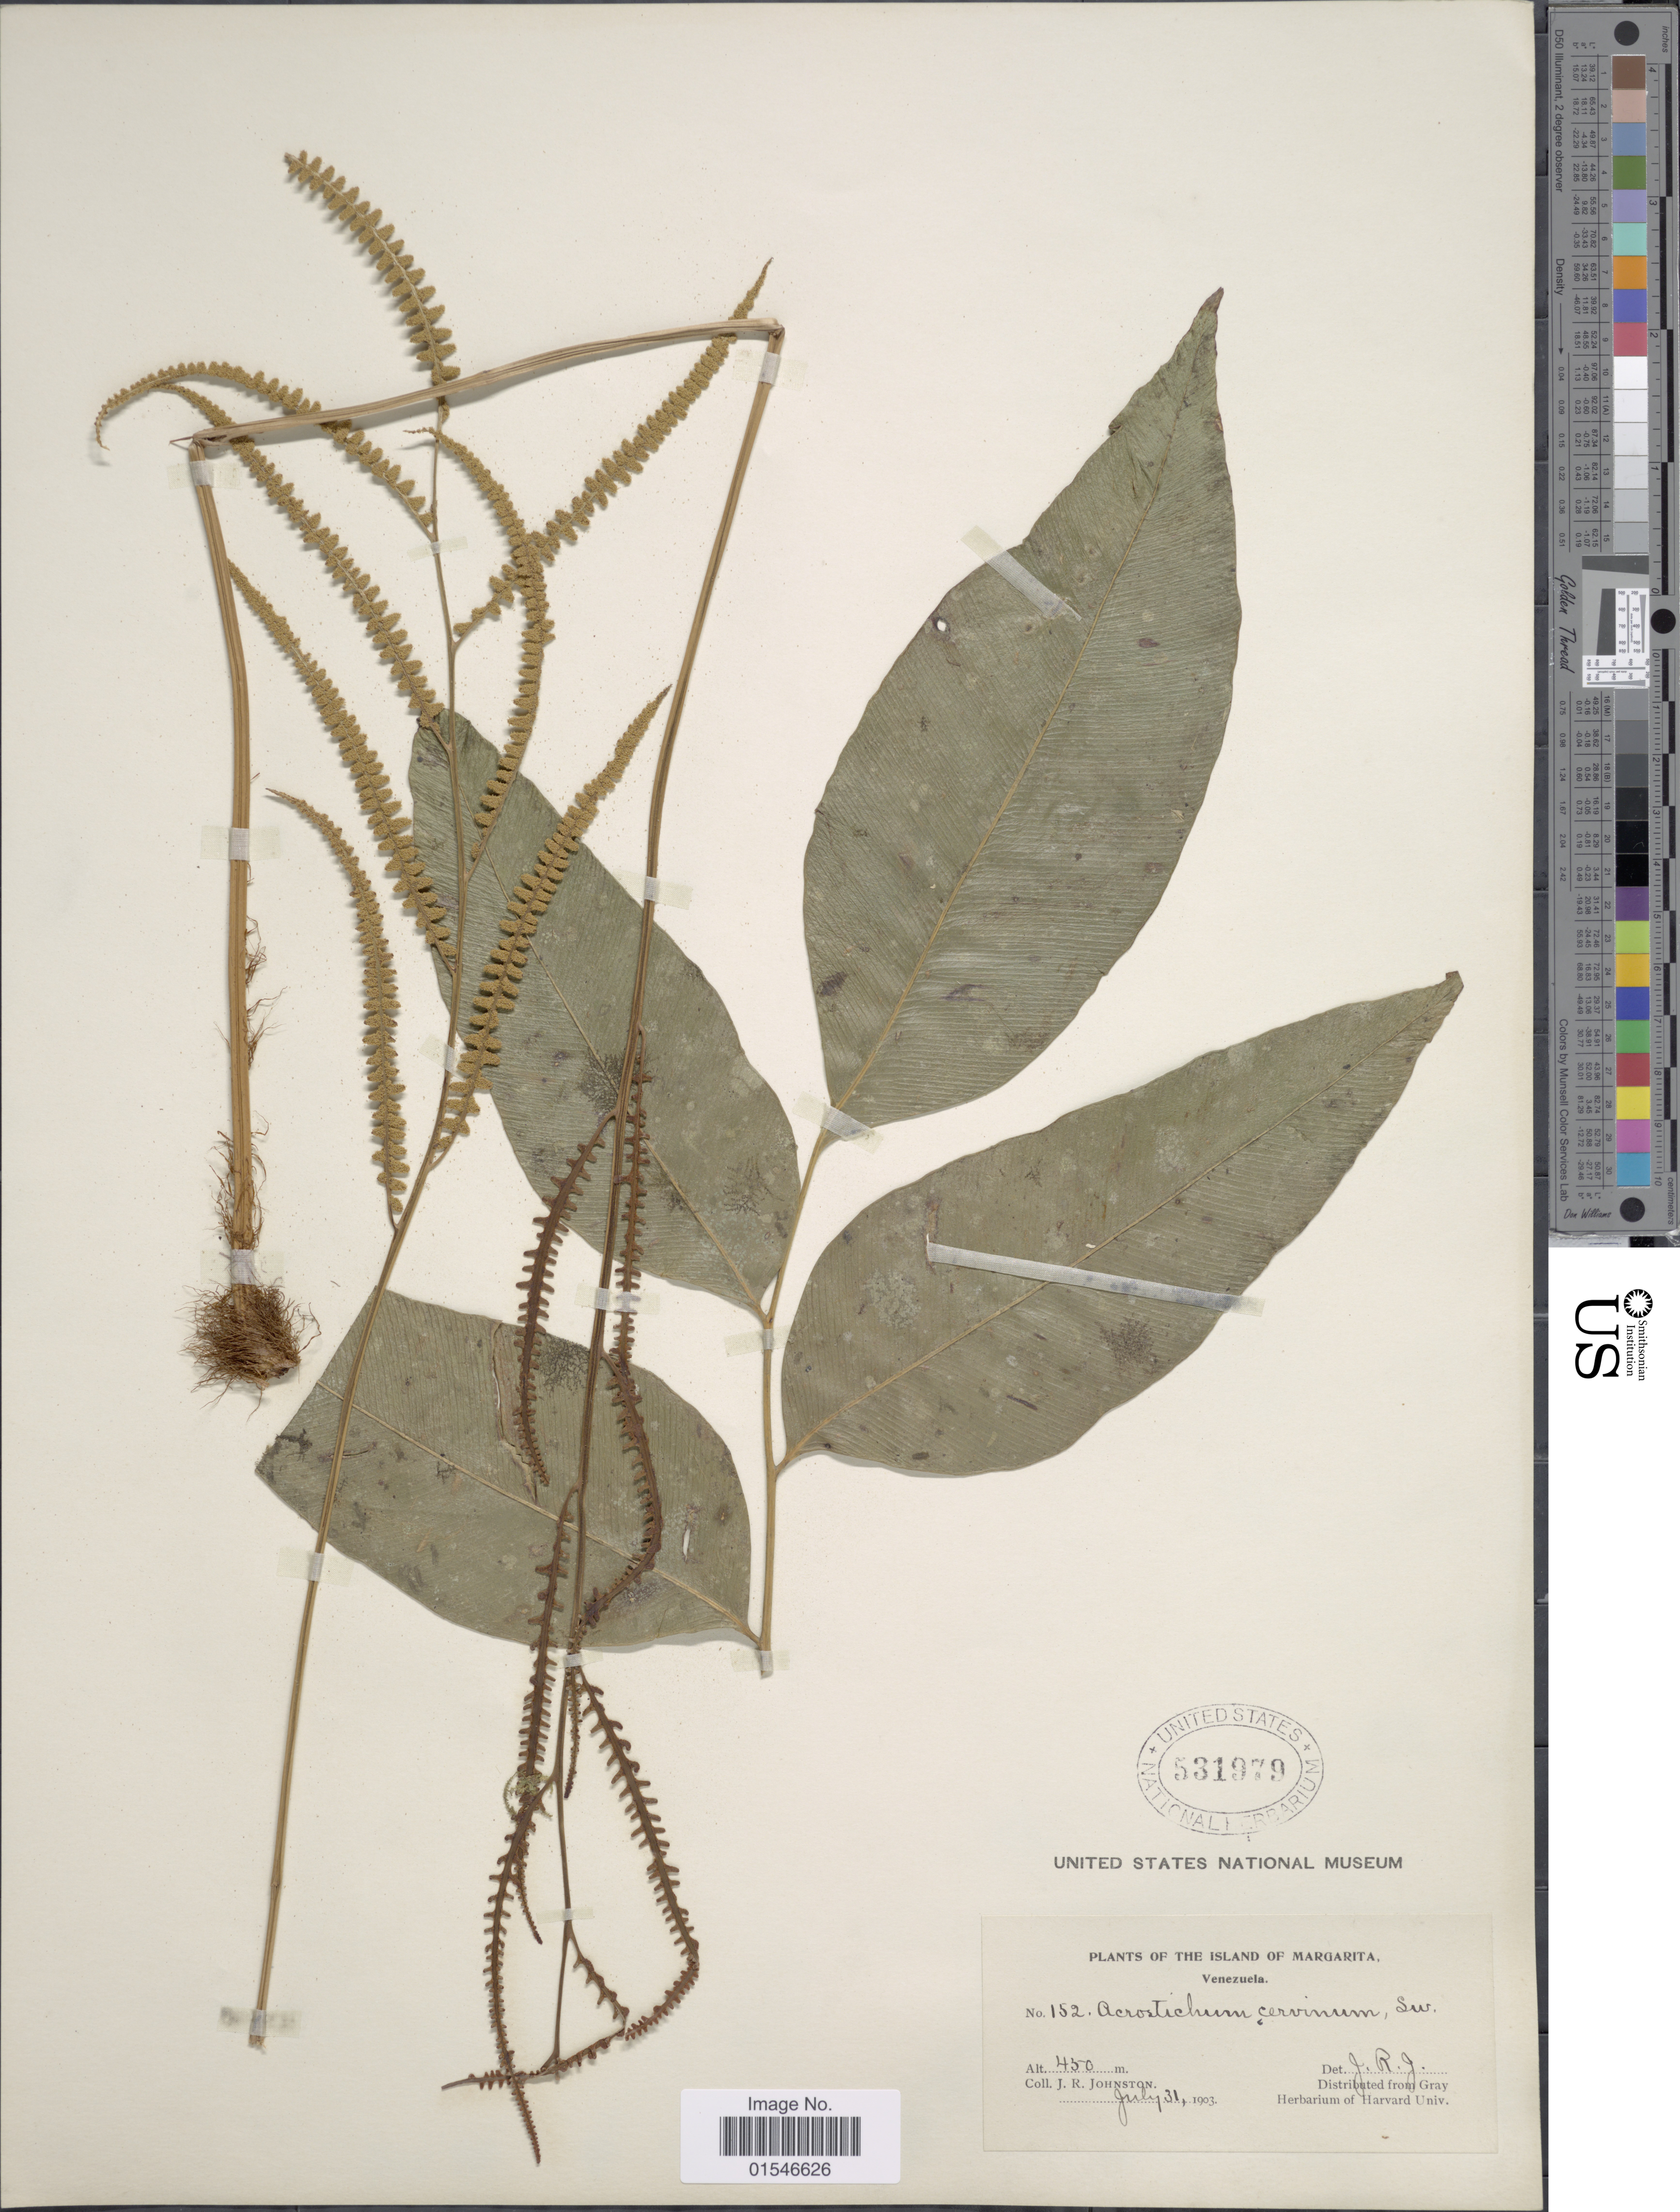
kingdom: Plantae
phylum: Tracheophyta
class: Polypodiopsida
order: Polypodiales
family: Dryopteridaceae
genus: Olfersia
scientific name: Olfersia cervina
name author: (L.) Kunze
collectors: J. Johnston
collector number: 152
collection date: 1903-07-31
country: Venezuela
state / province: Nueva Esparta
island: Margarita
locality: Island of Margarita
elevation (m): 450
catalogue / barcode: US 531979